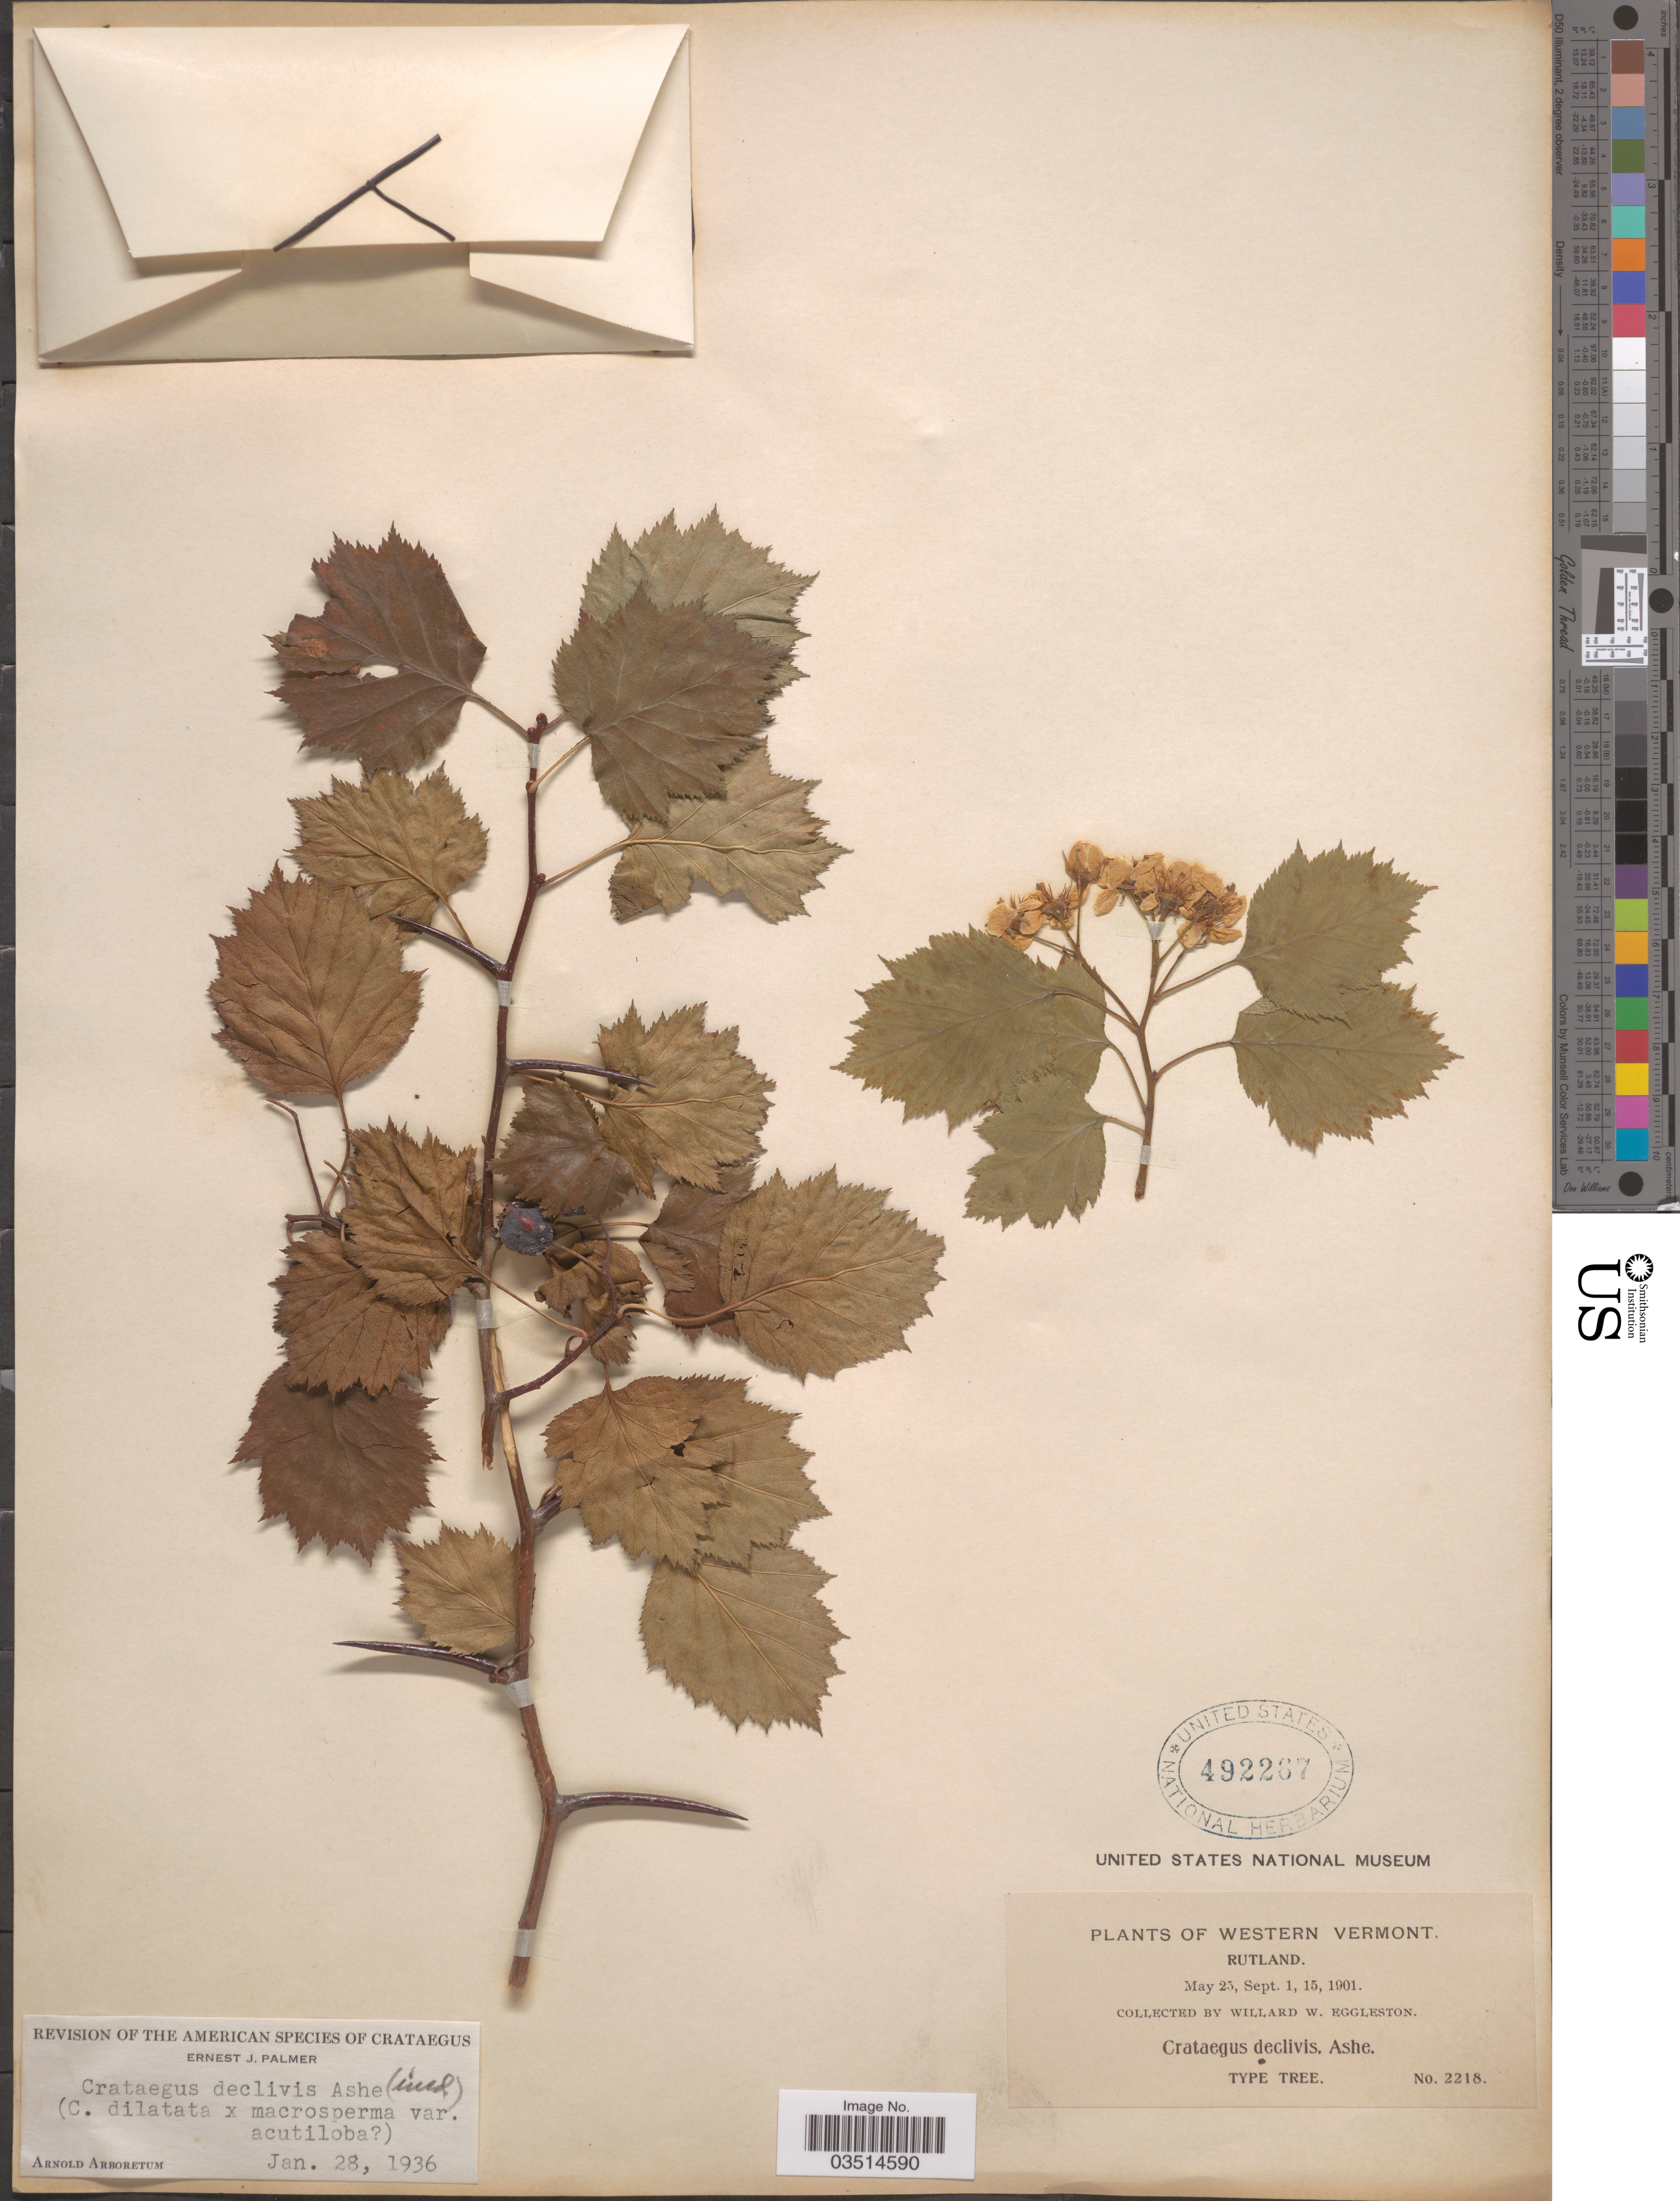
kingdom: Plantae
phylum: Tracheophyta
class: Magnoliopsida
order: Rosales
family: Rosaceae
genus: Crataegus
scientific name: Crataegus declivitatis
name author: Sarg.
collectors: W. W. Eggleston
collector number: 2218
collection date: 1901-05-25/1901-09-15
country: United States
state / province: Vermont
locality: Western Vermont. Rutland.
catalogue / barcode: US 492267